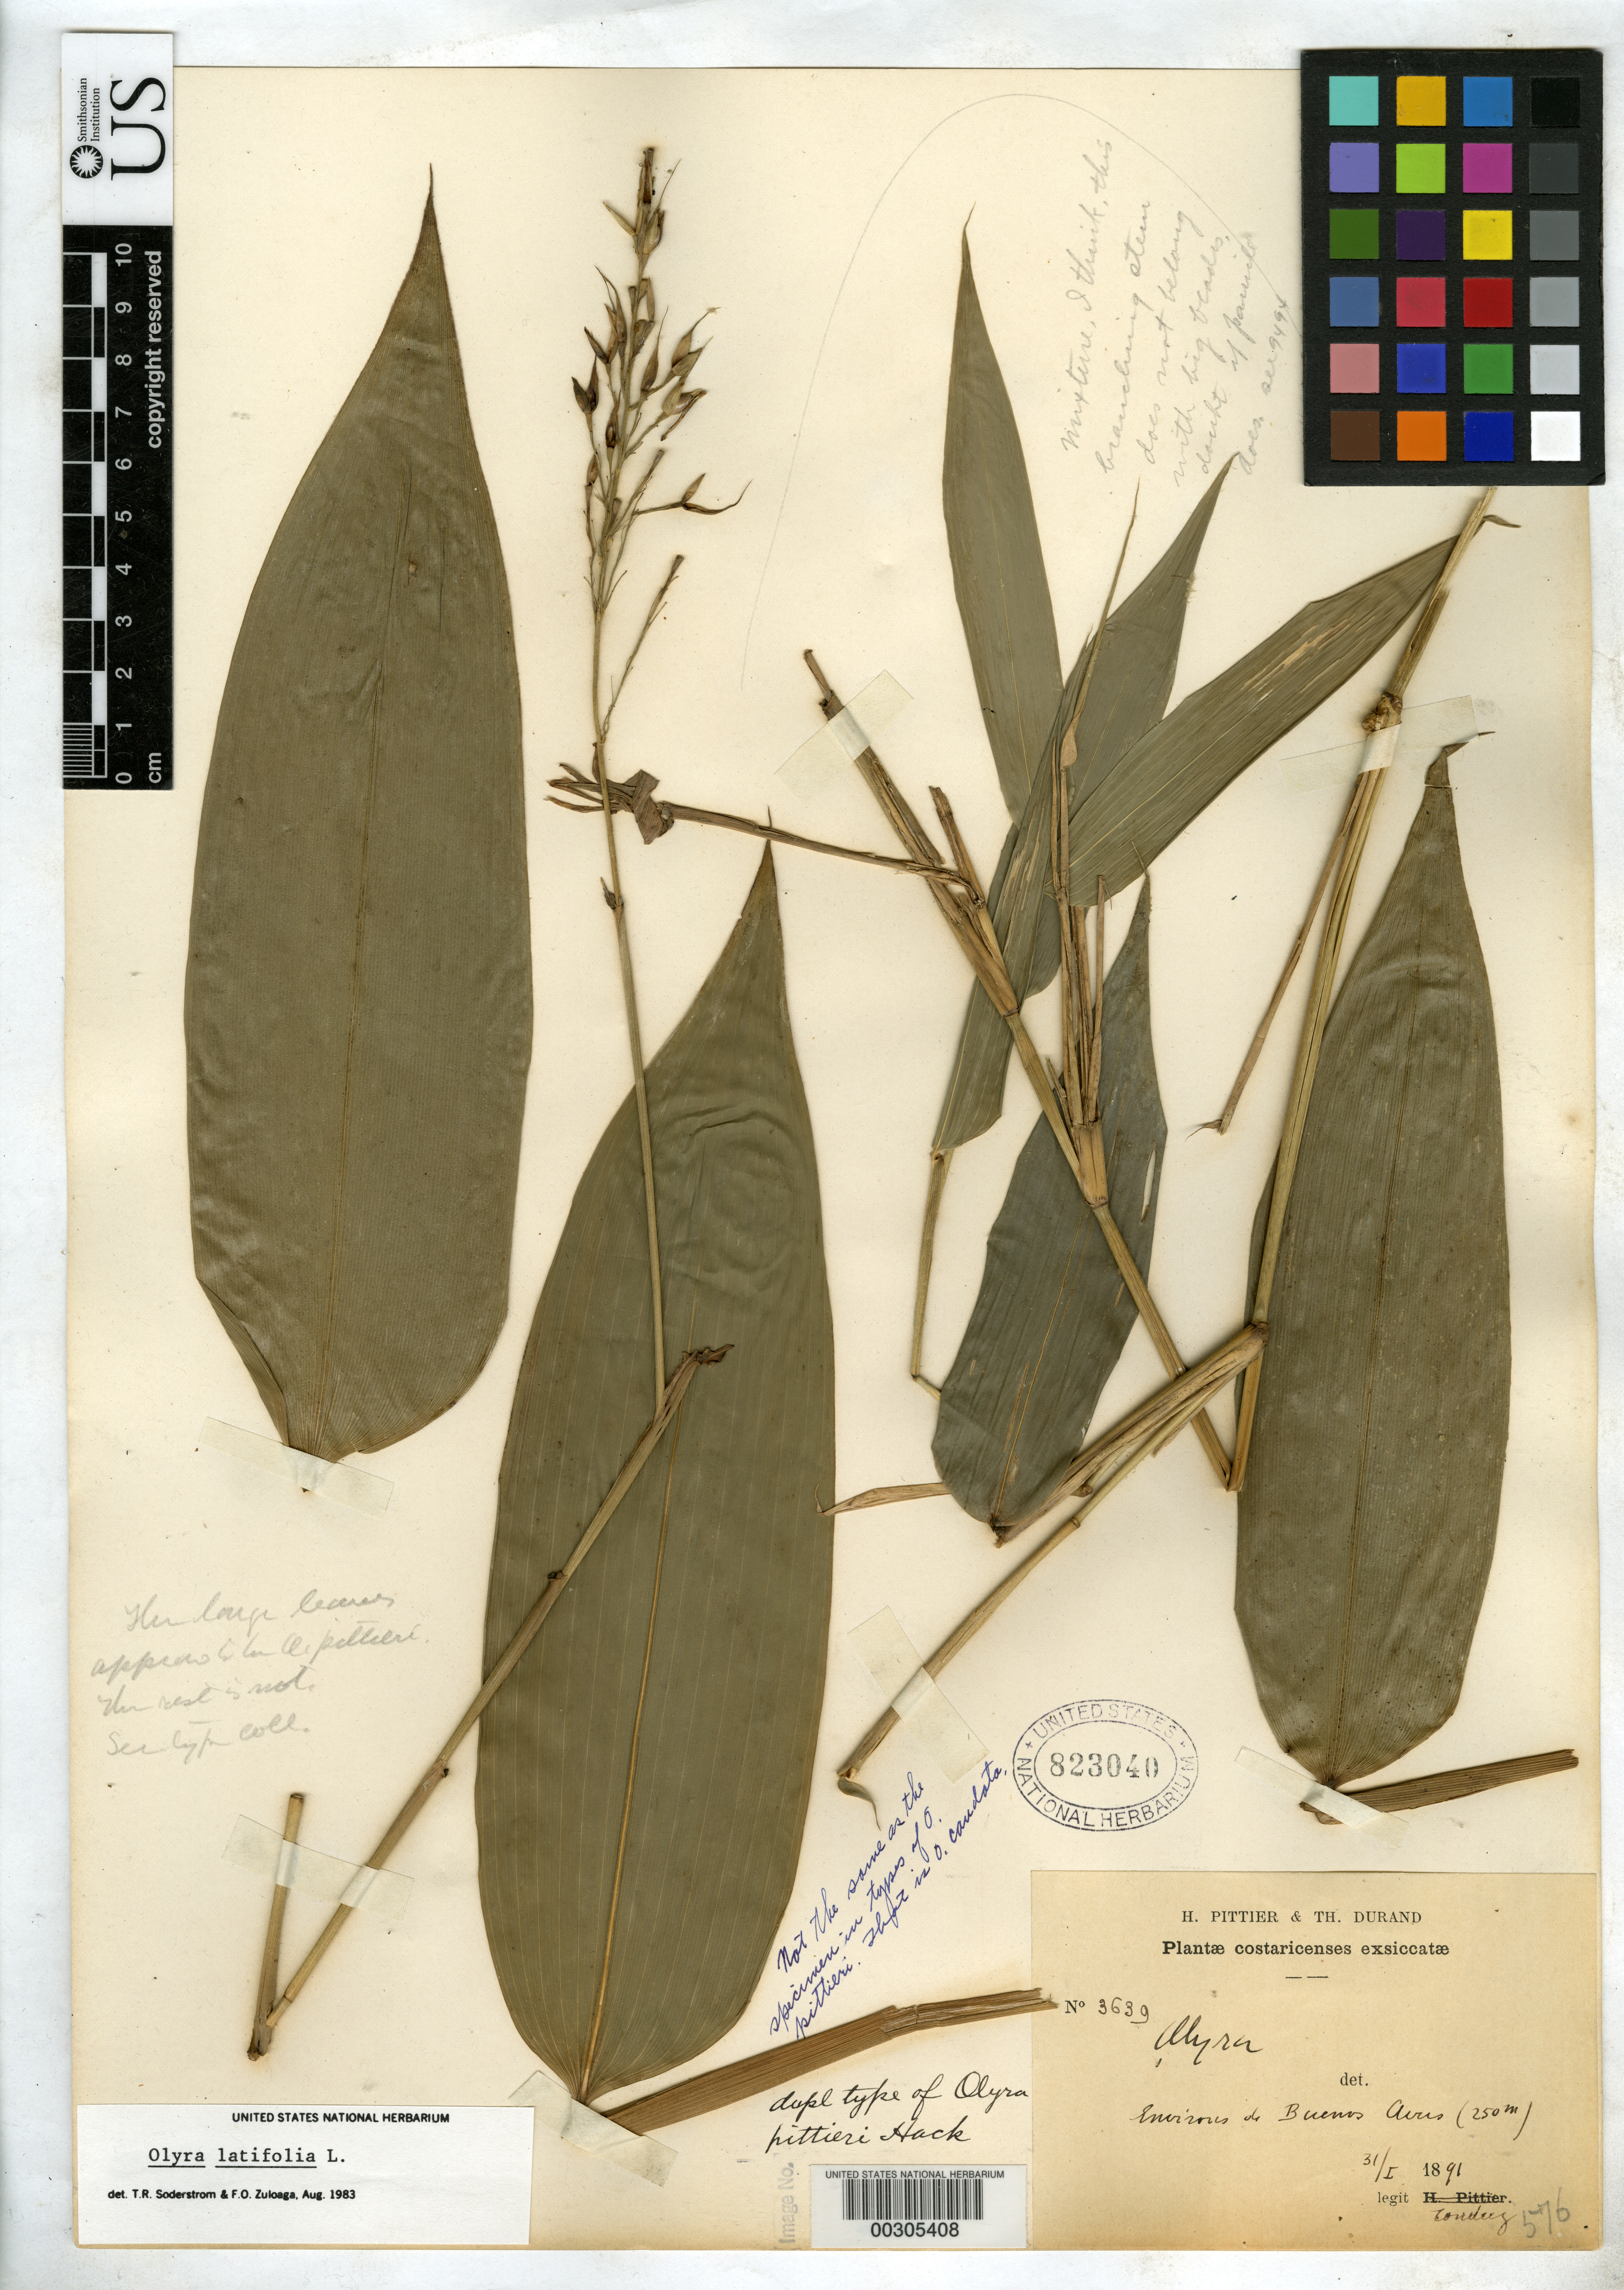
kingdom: Plantae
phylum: Tracheophyta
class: Liliopsida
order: Poales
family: Poaceae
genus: Olyra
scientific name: Olyra pittieri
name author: Hack.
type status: Type Collection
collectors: A. Tonduz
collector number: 3639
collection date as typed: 31 Jan 1891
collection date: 1891-01-31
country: Costa Rica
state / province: Puntarenas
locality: Buenos aires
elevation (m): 250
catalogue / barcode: US 823040